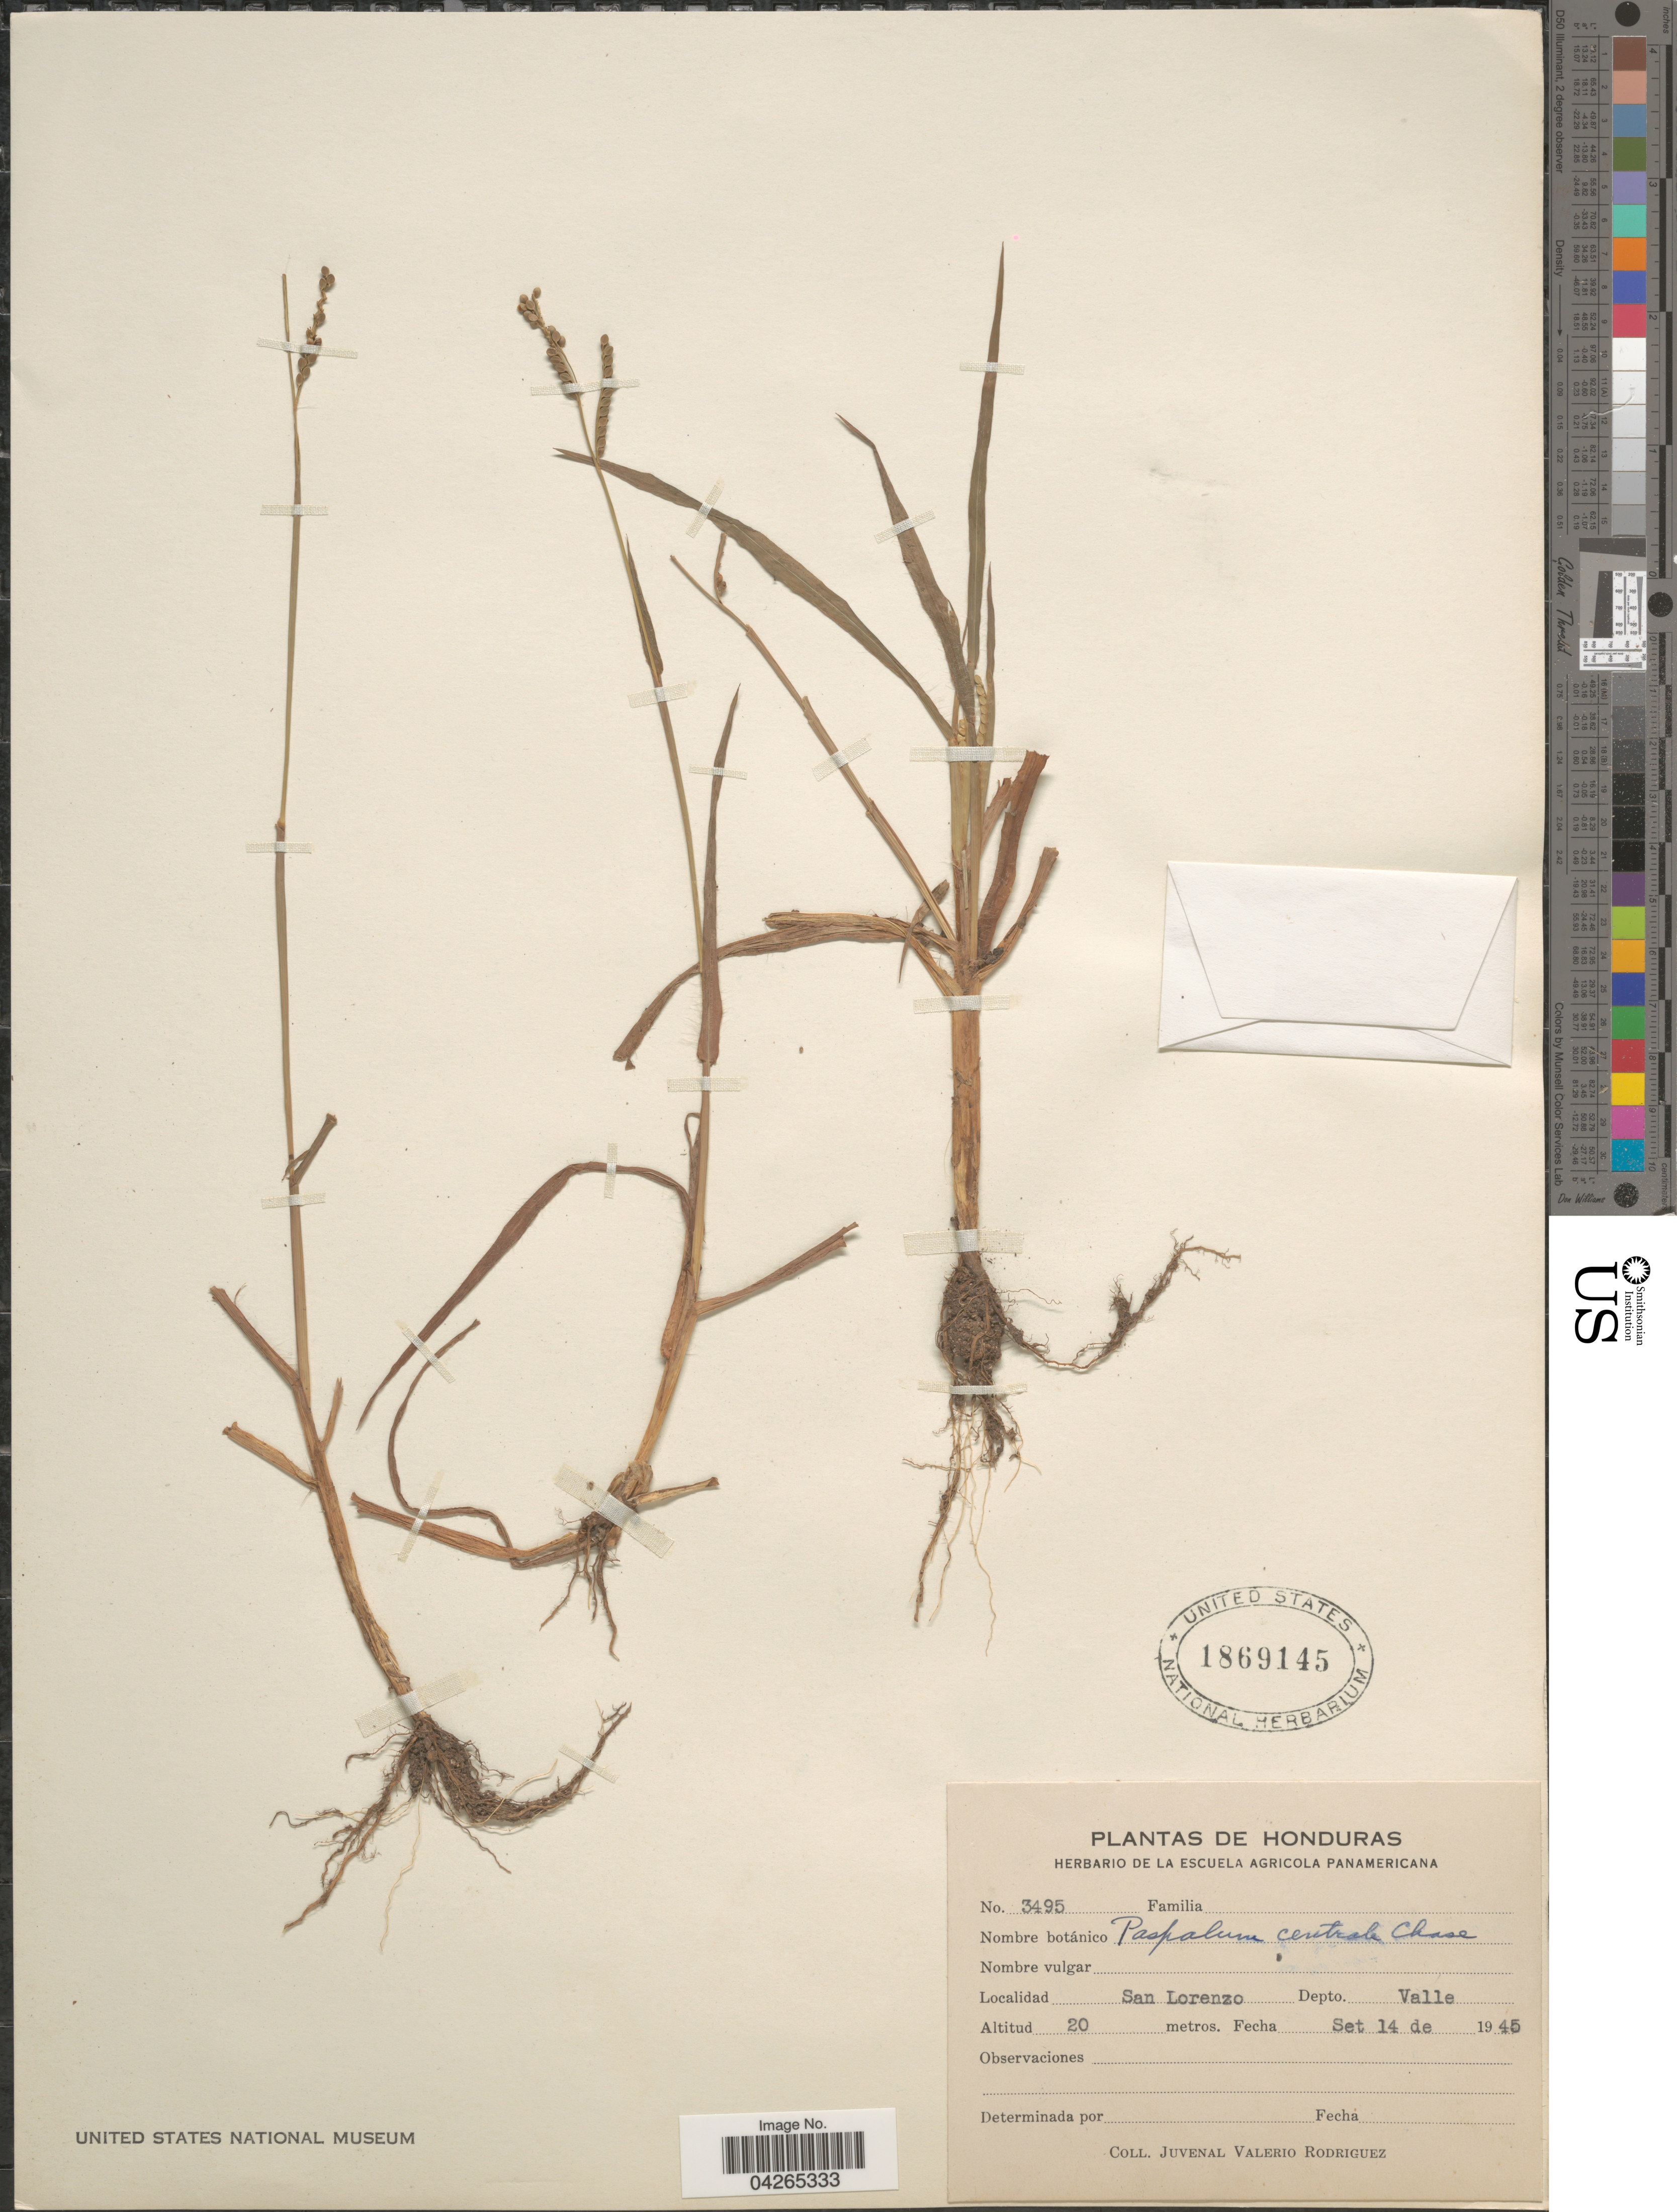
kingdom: Plantae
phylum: Tracheophyta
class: Liliopsida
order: Poales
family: Poaceae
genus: Paspalum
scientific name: Paspalum centrale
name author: Chase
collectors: J. Rodriguez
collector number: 3495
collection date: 1945-09-14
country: Honduras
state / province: Valle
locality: San Lorenzo. Depto. Valle.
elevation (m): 20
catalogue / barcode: US 1869145